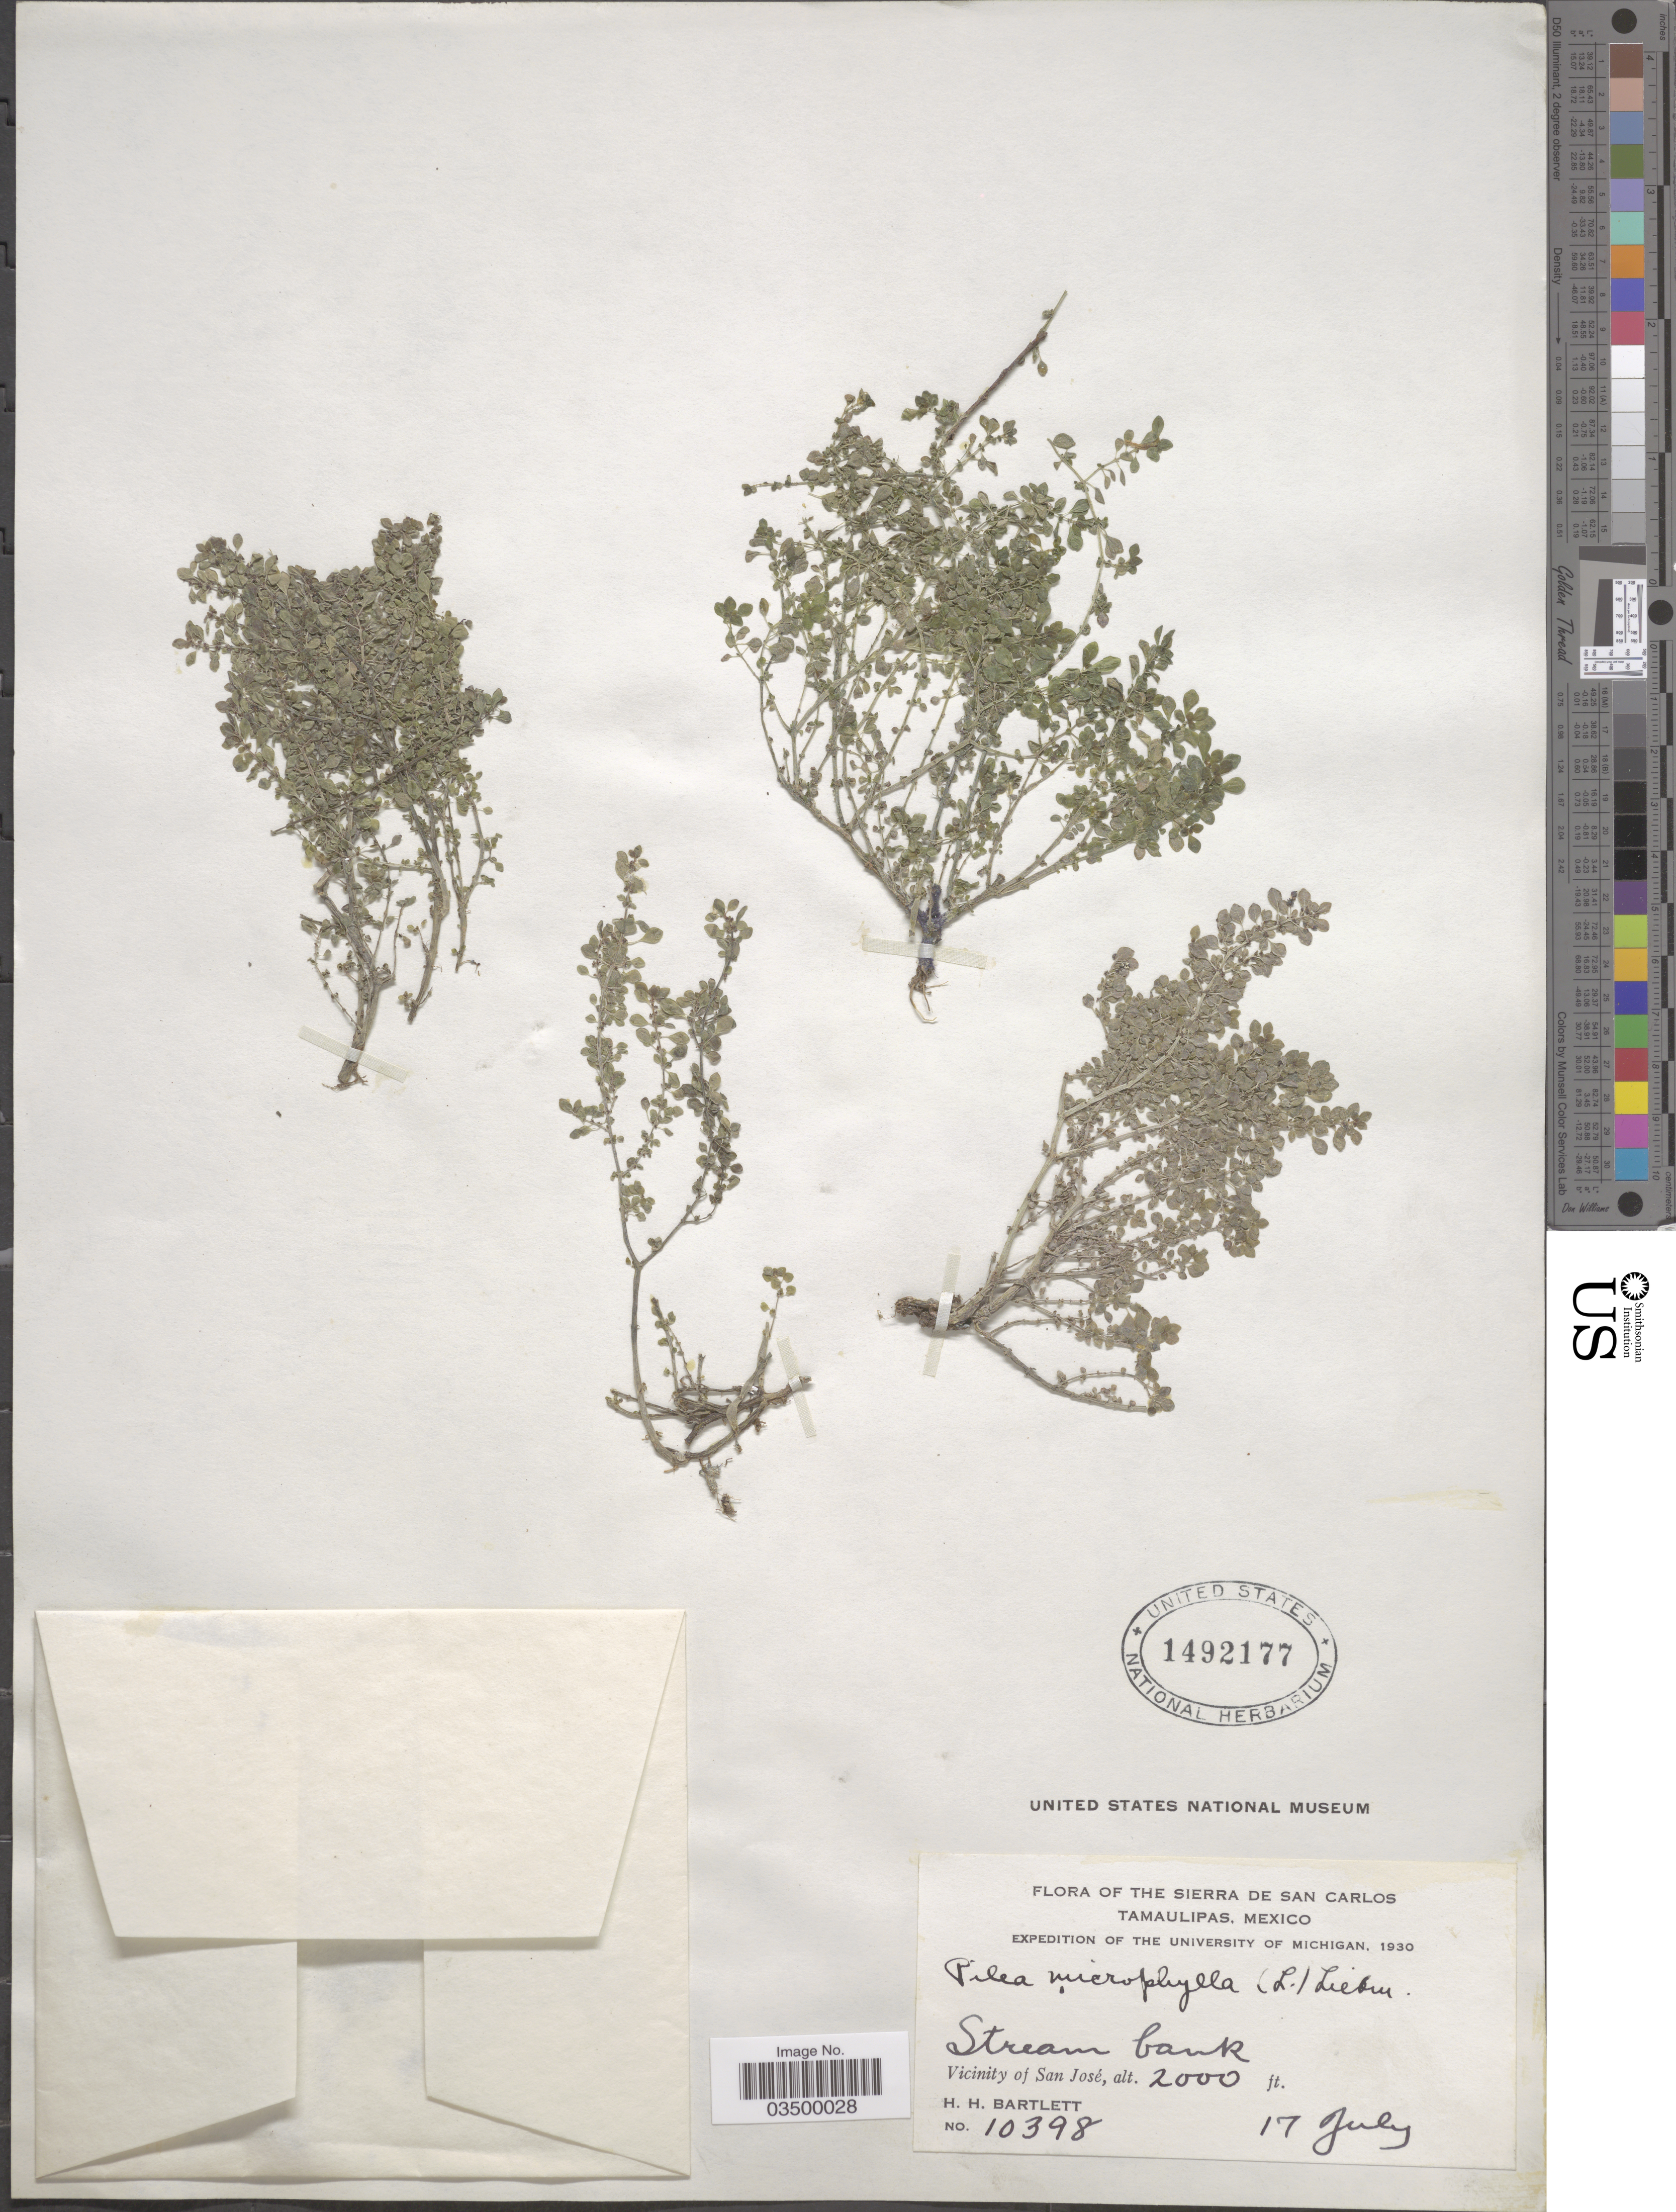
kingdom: Plantae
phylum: Tracheophyta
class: Magnoliopsida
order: Rosales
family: Urticaceae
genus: Pilea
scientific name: Pilea microphylla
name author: (L.) Liebm.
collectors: H. H. Bartlett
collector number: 10398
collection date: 1930-07-17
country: Mexico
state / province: Tamaulipas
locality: The Sierra de San Carlos. Vicinity of San José.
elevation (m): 610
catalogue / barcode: US 1492177